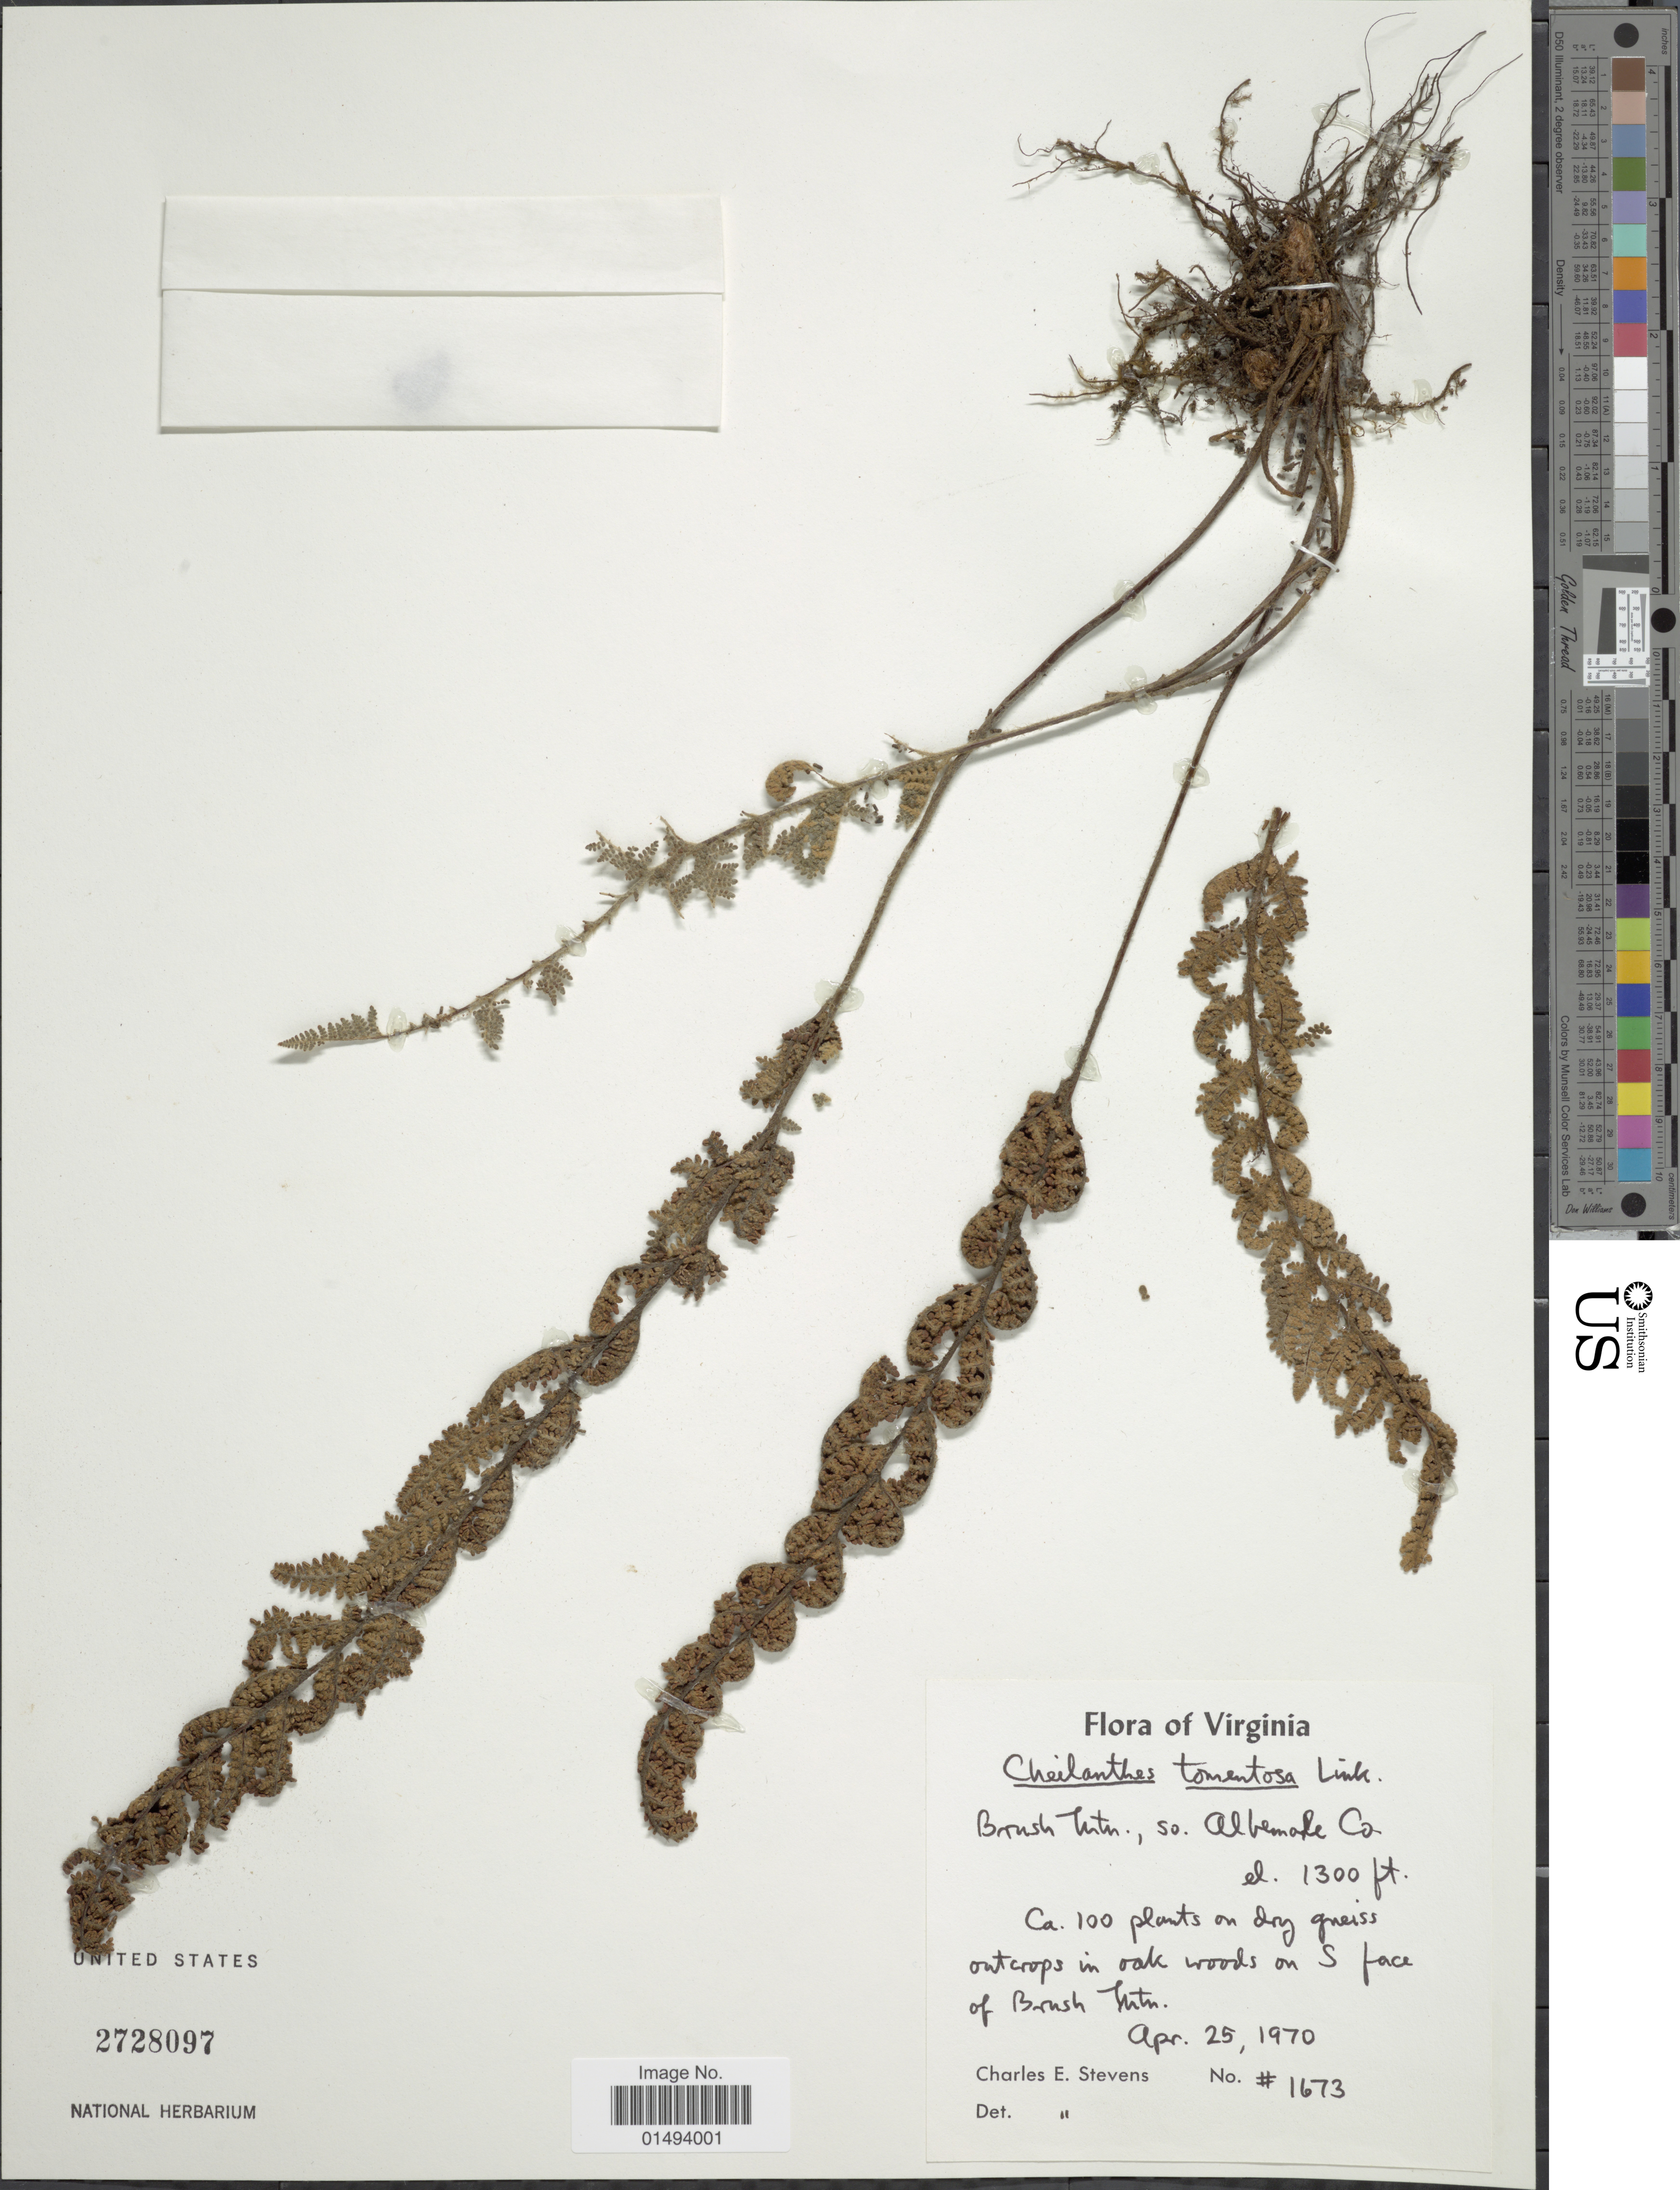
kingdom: Plantae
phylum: Tracheophyta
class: Polypodiopsida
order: Polypodiales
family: Pteridaceae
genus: Myriopteris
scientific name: Myriopteris tomentosa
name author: (Link) Fée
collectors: C. Stevens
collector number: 1673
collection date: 1970-04-25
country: United States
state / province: Virginia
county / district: Albemarle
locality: Virginia, Brush Mtn. so. Albemarle Co. on dry gneiss outcrops in oak woods on S face of Brush Mtn.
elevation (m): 396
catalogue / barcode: US 2728097